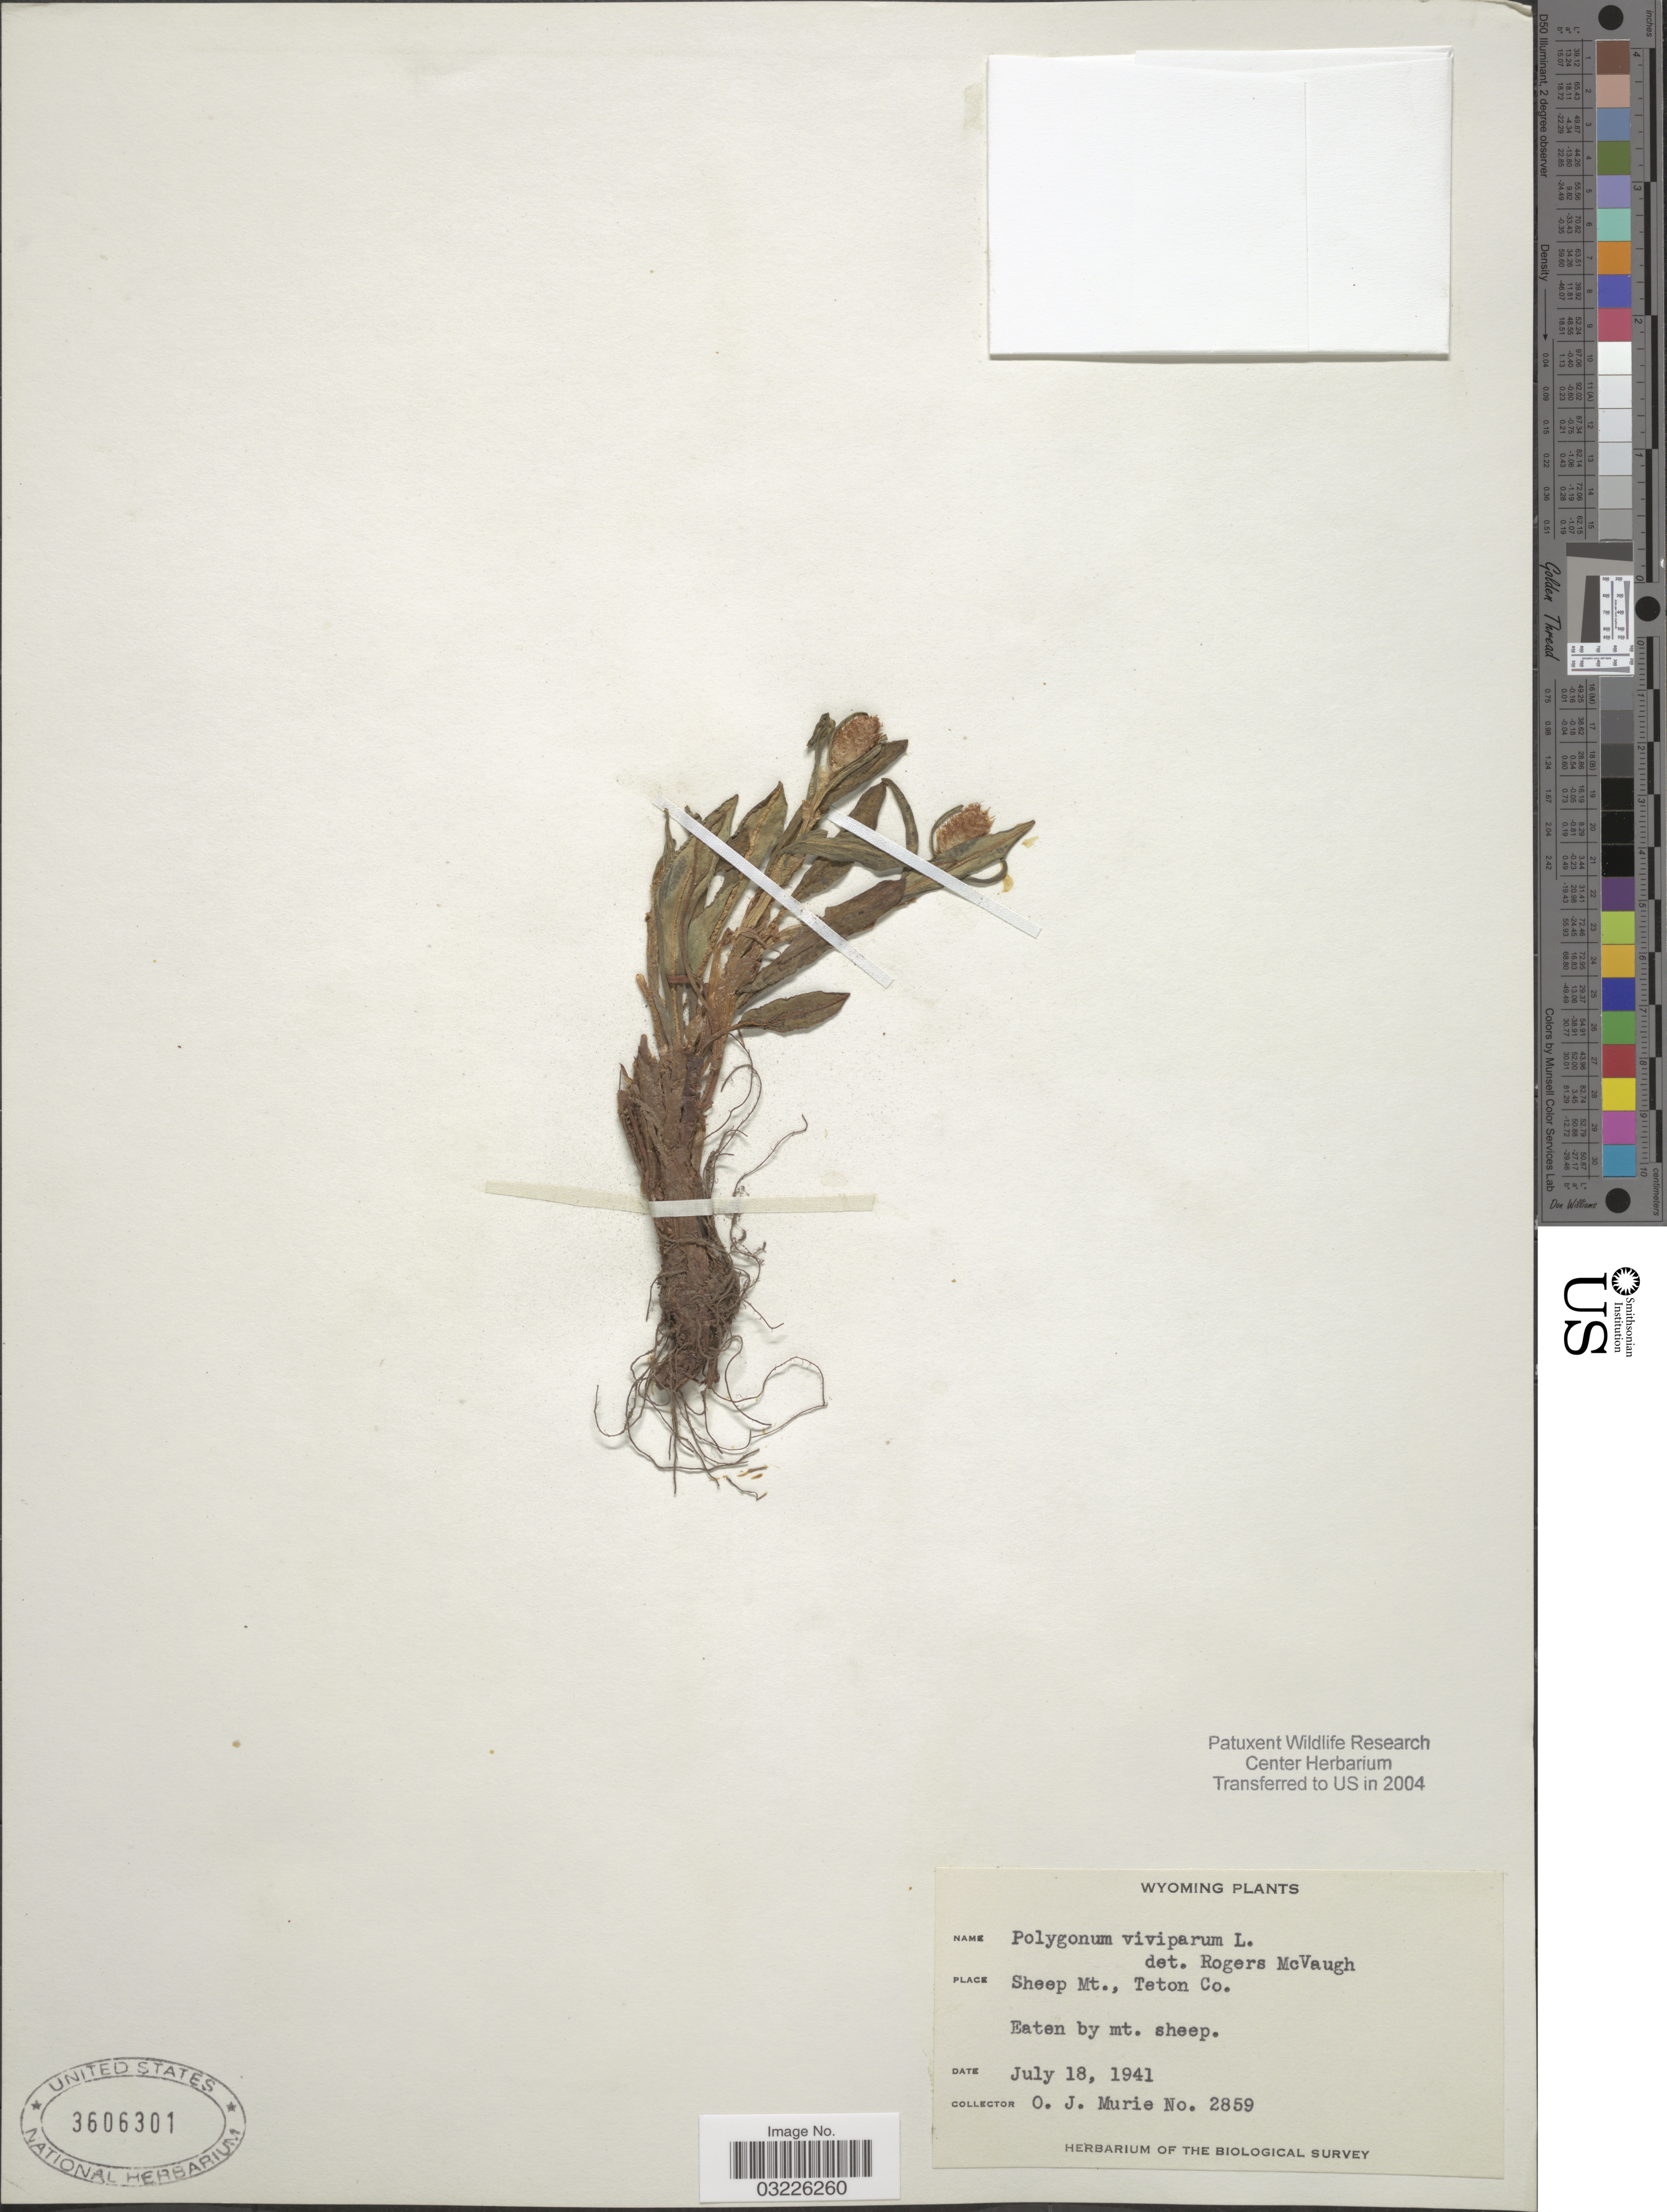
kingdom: Plantae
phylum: Tracheophyta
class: Magnoliopsida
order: Caryophyllales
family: Polygonaceae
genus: Bistorta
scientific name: Bistorta vivipara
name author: (L.) Delarbre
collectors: O. Murie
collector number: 2859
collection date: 1941-07-18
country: United States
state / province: Wyoming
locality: Sheep Mt., Teton Co., Eaten by mt. sheep.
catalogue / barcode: US 3606301